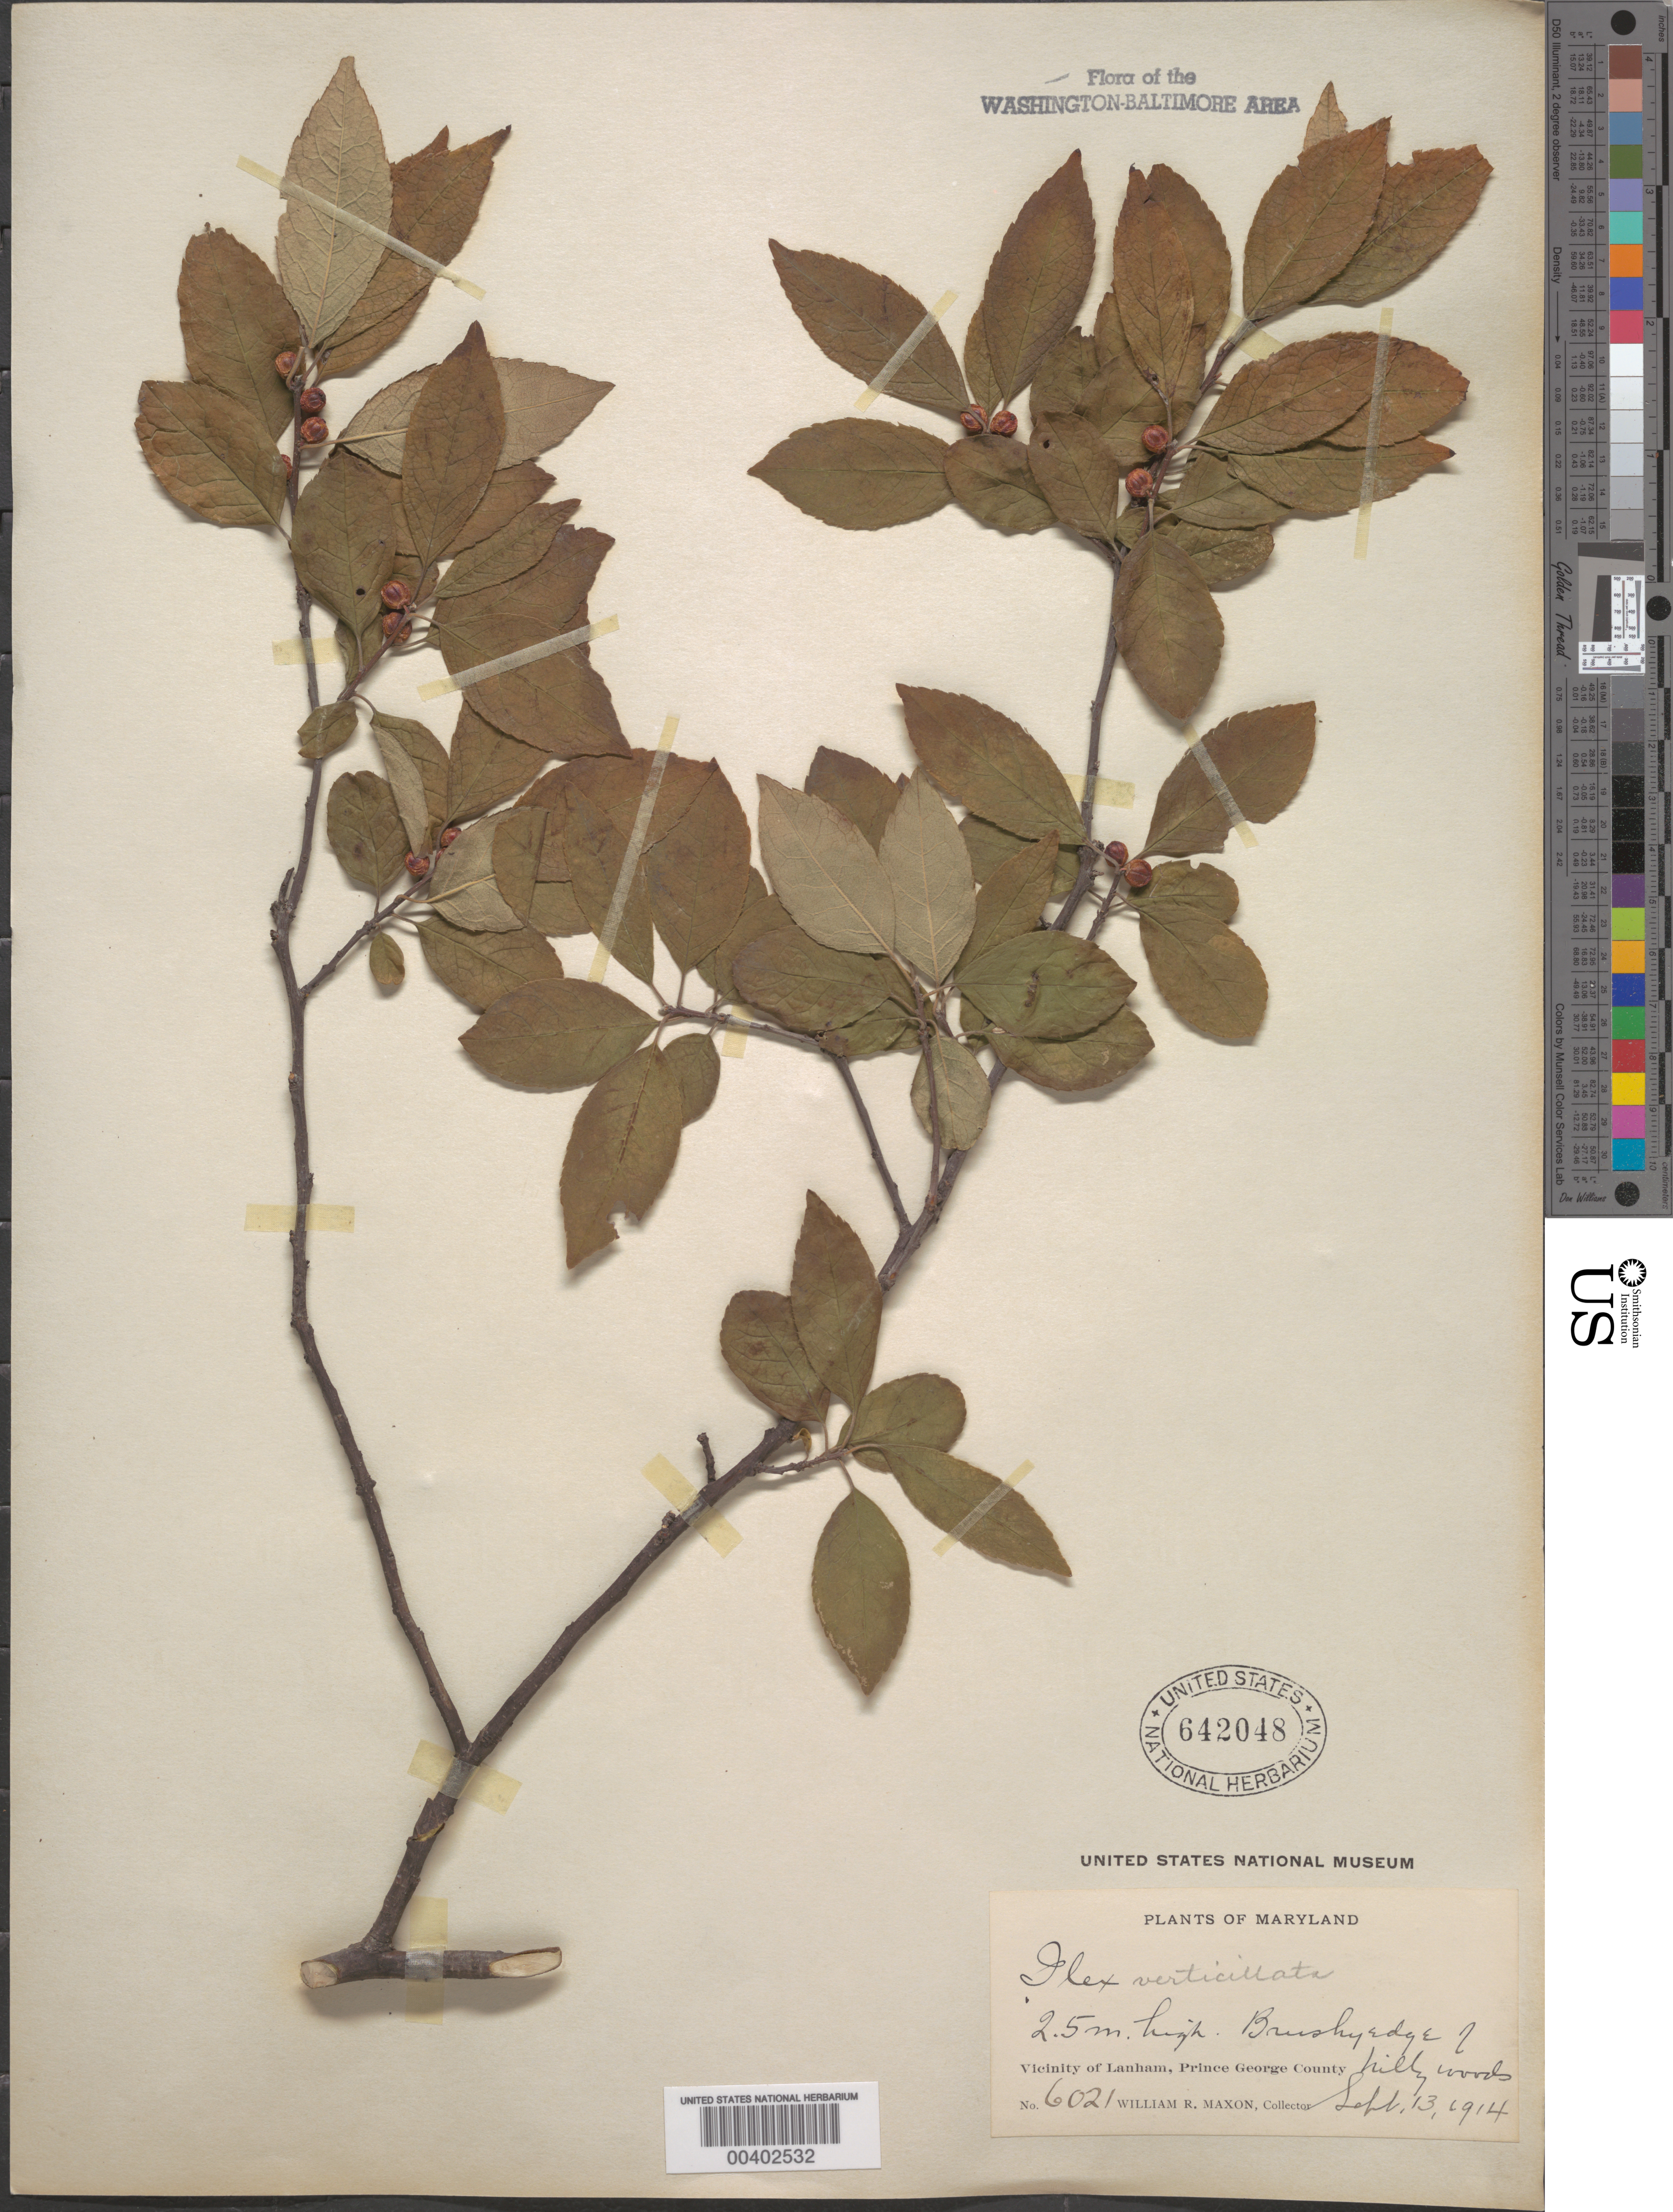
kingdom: Plantae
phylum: Tracheophyta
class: Magnoliopsida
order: Aquifoliales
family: Aquifoliaceae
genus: Ilex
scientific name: Ilex verticillata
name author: (L.) A. Gray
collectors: W. R. Maxon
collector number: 6021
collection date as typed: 13 Sep 1914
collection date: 1914-09-13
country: United States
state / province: Maryland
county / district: Prince George's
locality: Vicinity of Lanham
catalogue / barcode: US 642048